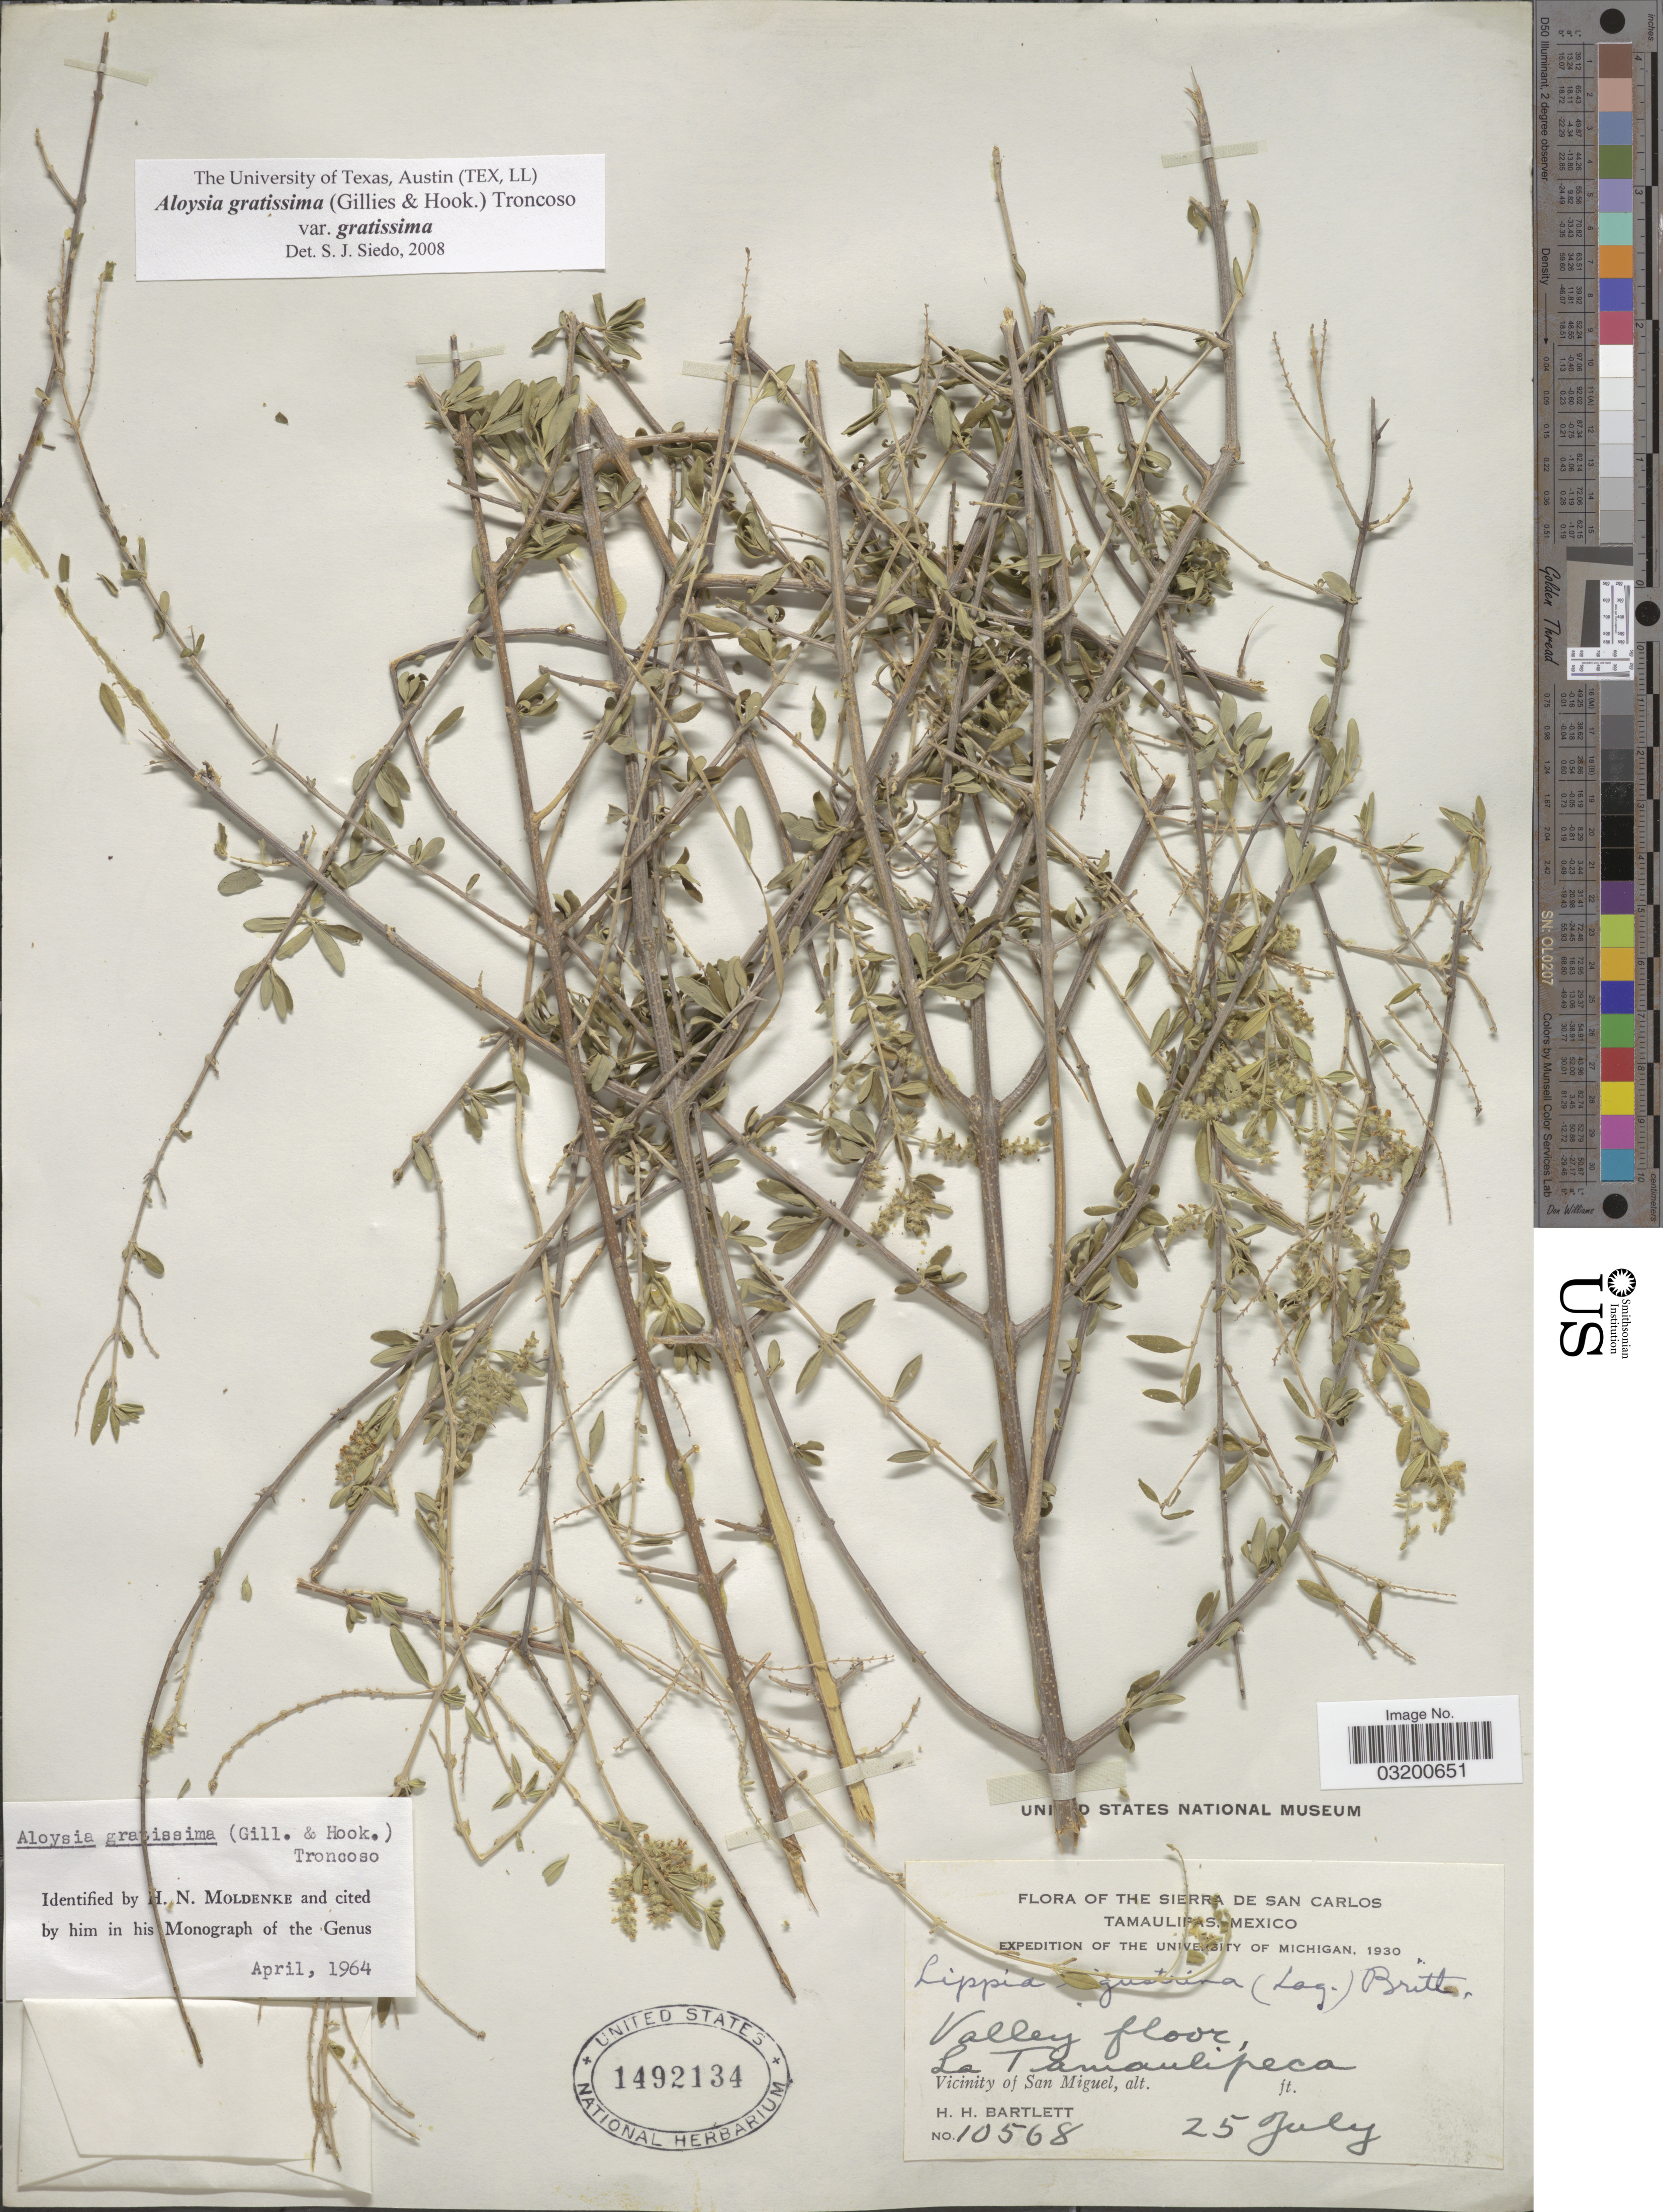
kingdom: Plantae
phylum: Tracheophyta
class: Magnoliopsida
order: Lamiales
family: Verbenaceae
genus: Aloysia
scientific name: Aloysia gratissima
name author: (Gillies & Hook.) Tronc.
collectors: H. H. Bartlett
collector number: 10568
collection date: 1930-07-25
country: Mexico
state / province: Tamaulipas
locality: The Sierra de San Carlos. La Tamaulipeca. Vicinity of San Miguel.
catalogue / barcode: US 1492134